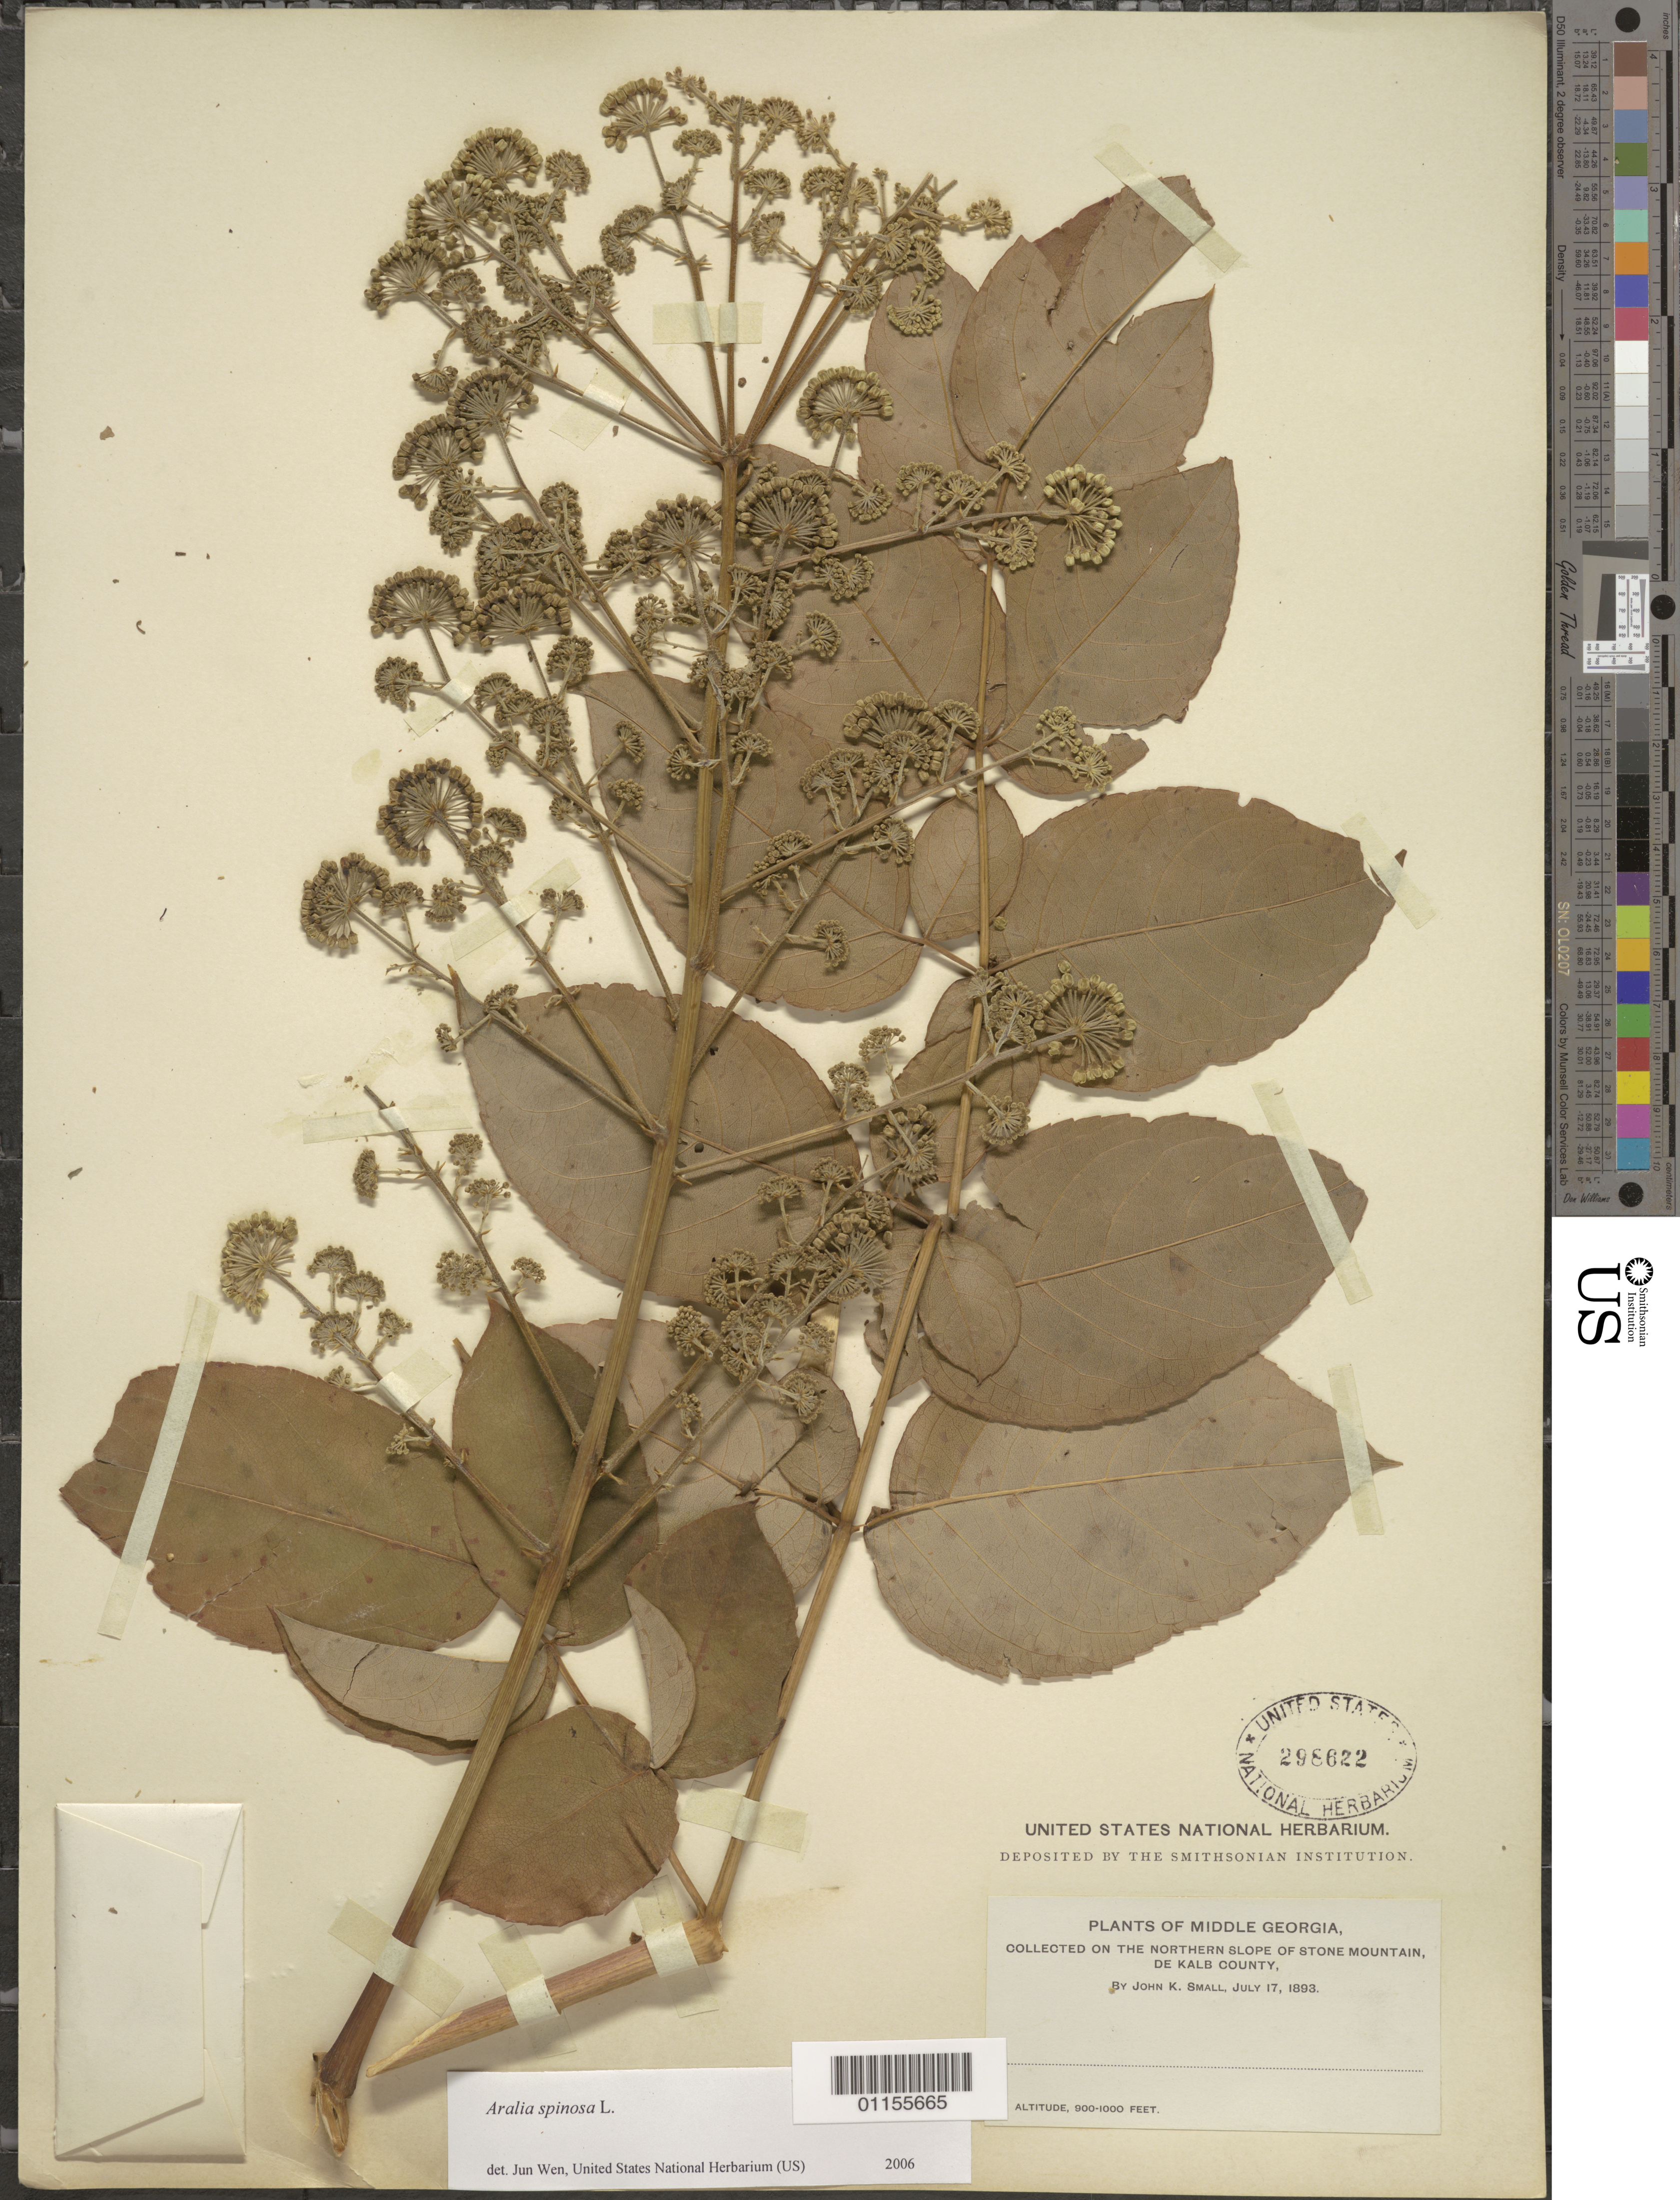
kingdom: Plantae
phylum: Tracheophyta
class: Magnoliopsida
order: Apiales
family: Araliaceae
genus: Aralia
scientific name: Aralia spinosa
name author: L.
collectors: J. K. Small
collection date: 1893-07-17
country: United States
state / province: Georgia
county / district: De Kalb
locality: N slope of Stone Mt.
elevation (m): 274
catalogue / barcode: US 298622